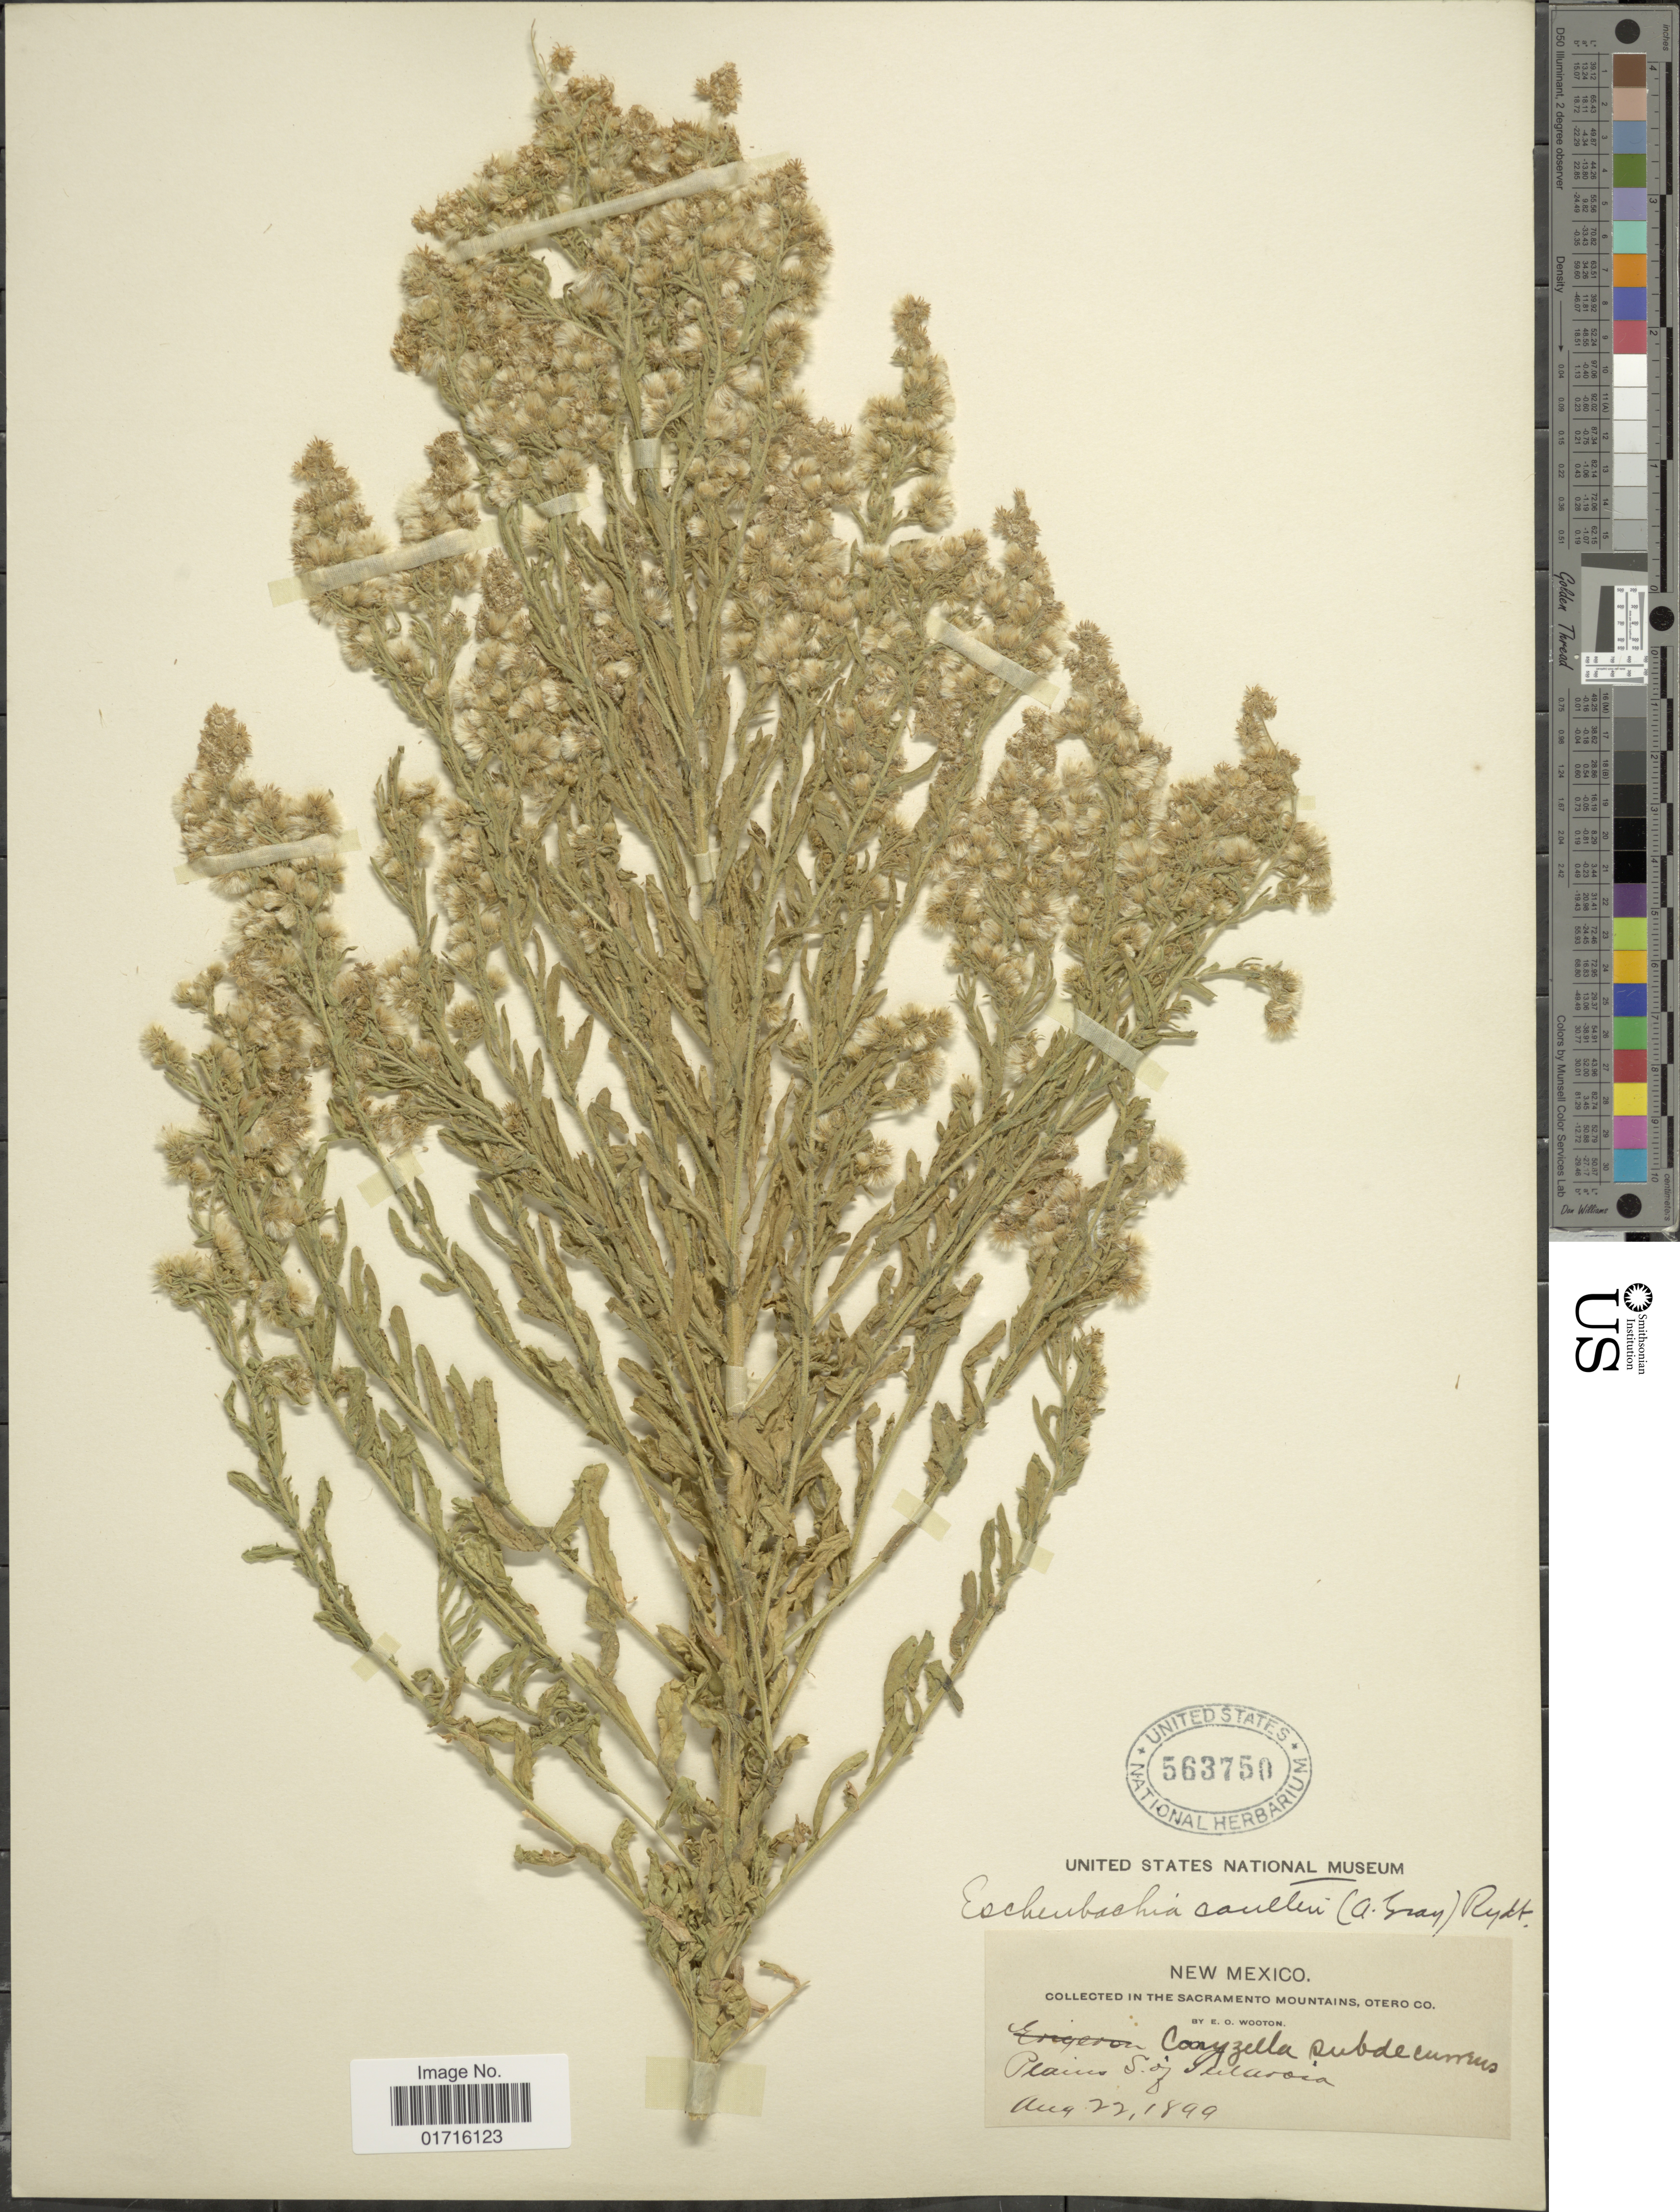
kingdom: Plantae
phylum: Tracheophyta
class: Magnoliopsida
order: Asterales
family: Asteraceae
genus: Conyza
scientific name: Conyza coulteri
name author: A. Gray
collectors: E. O. Wooton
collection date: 1899-08-22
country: United States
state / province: New Mexico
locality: Sacramento Mountains, Otero Co. Plains S. of Tularosa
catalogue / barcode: US 563750